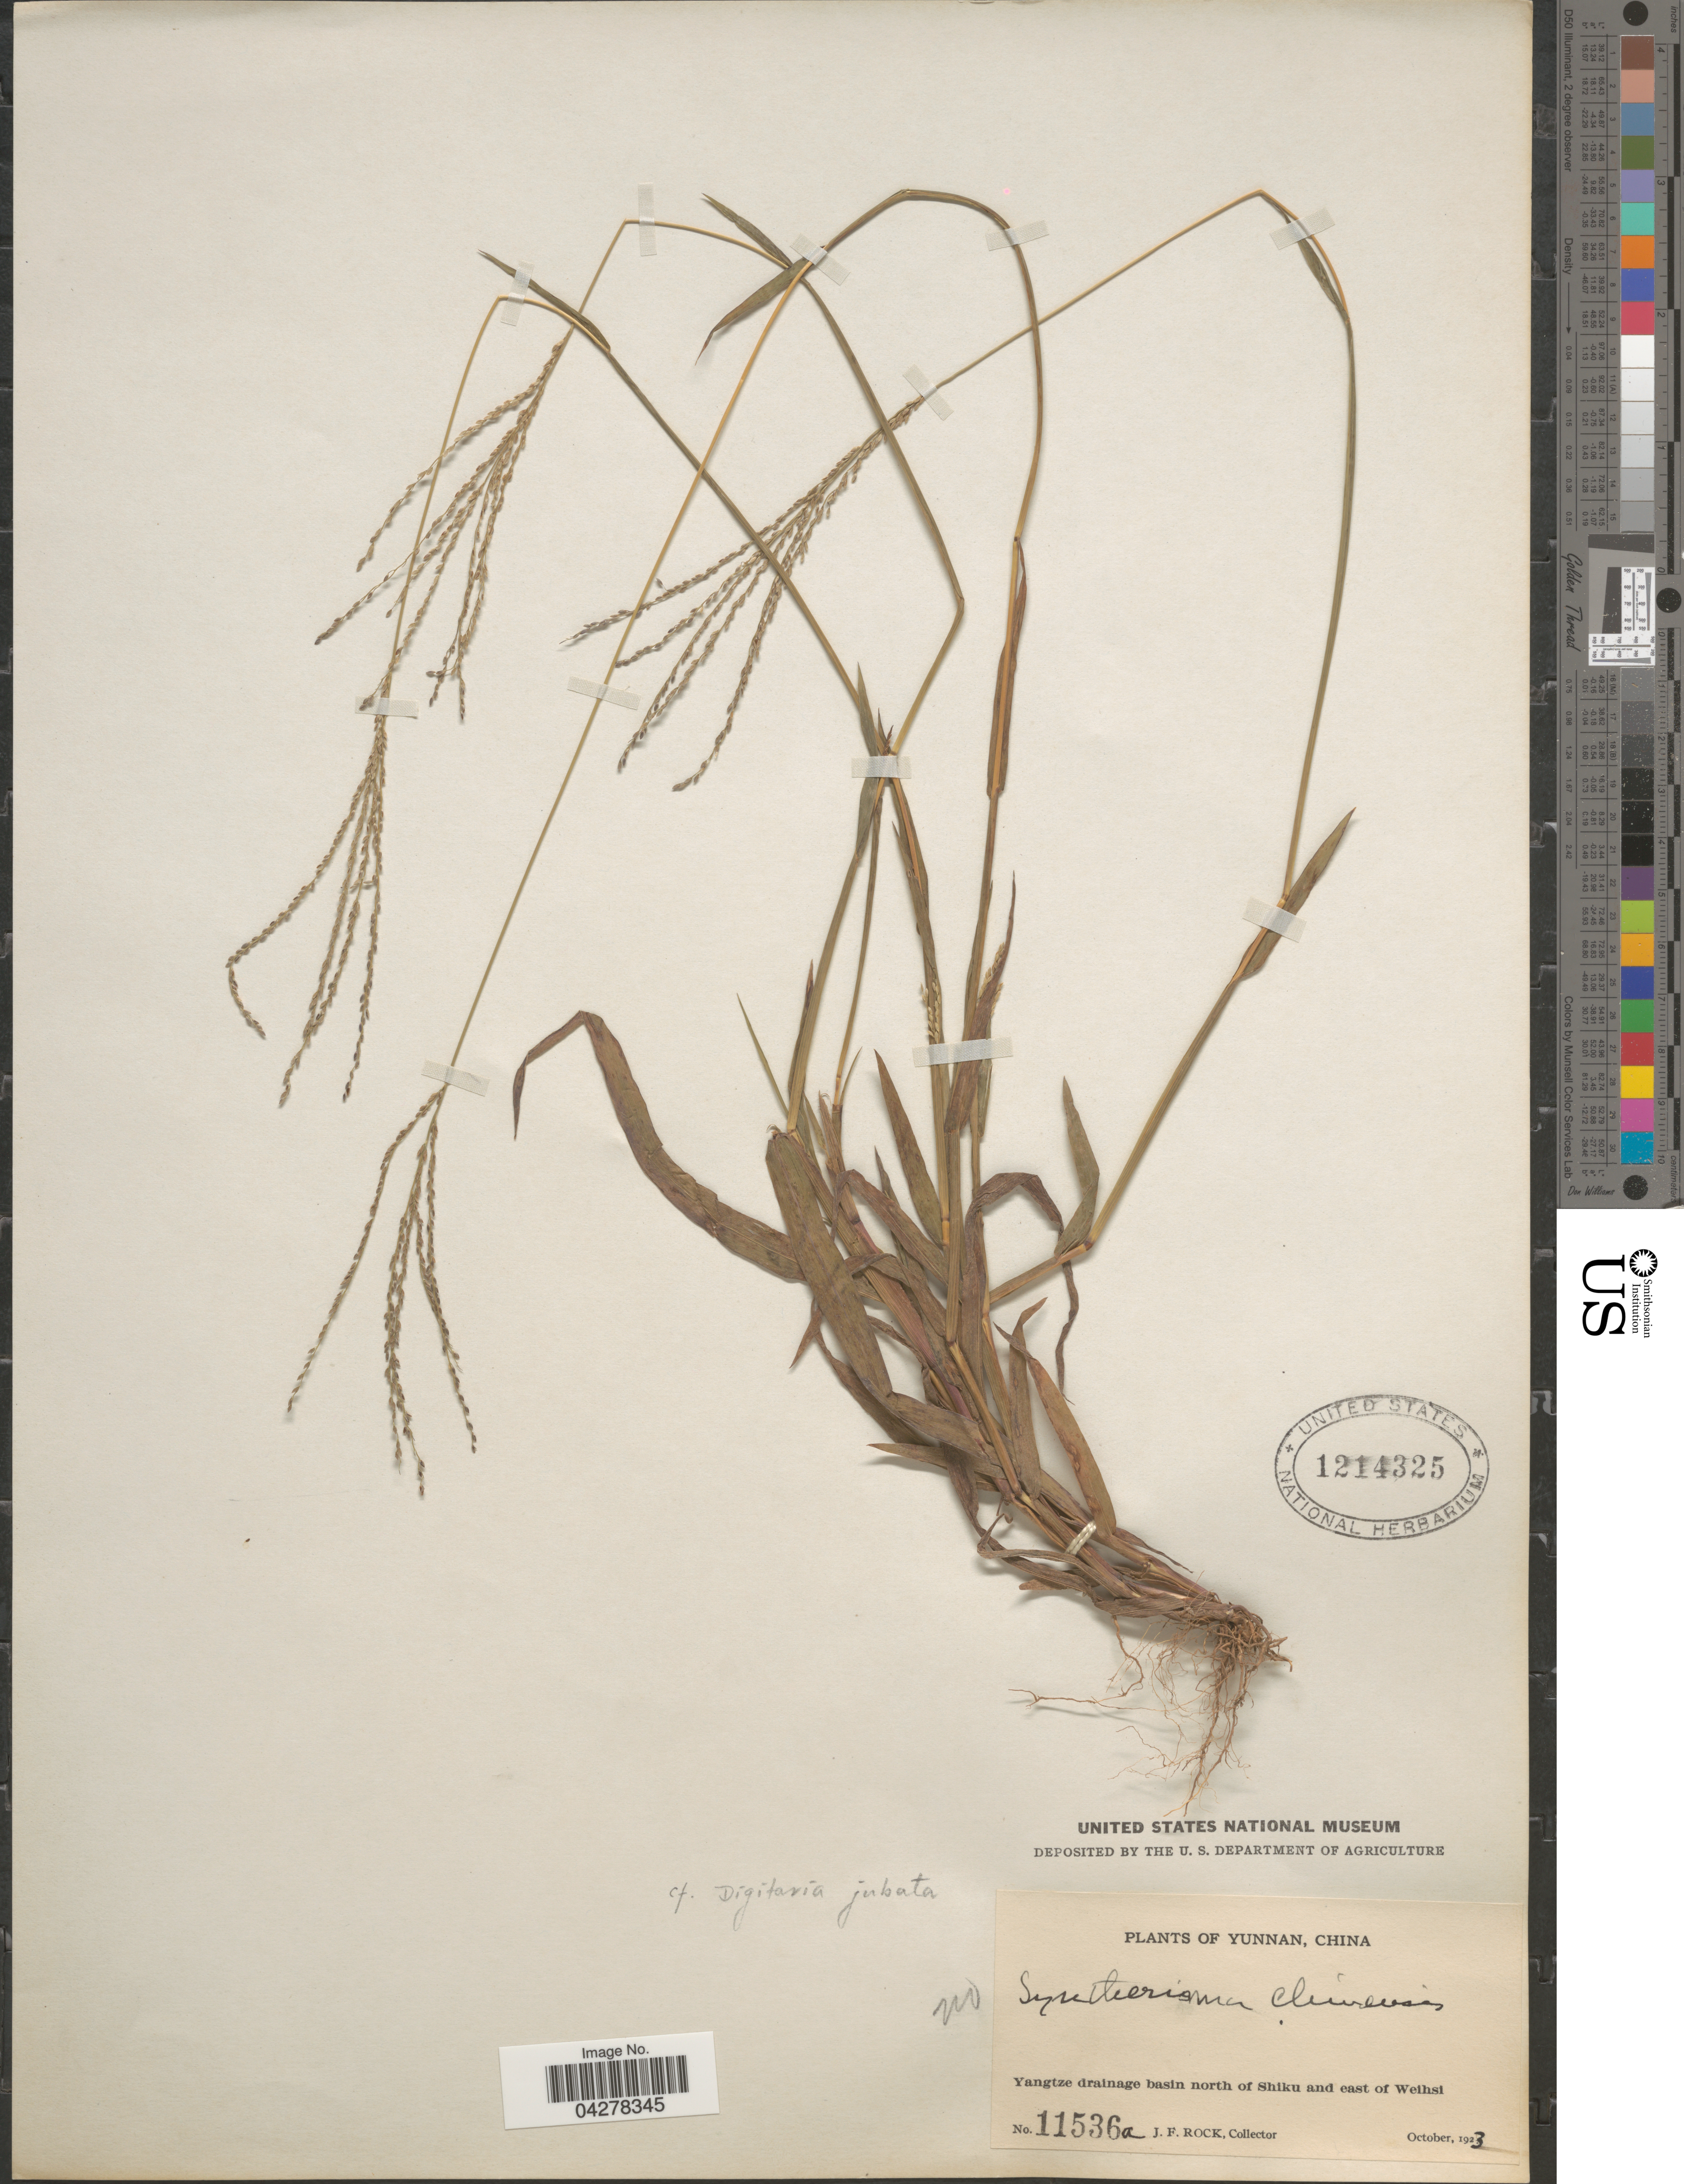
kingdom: Plantae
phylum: Tracheophyta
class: Liliopsida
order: Poales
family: Poaceae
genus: Digitaria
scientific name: Digitaria jubata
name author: (Griseb.) Henr.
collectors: J. Rock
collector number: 11536a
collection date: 1923-10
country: China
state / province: Yunnan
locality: Yangtze drainage basin north of Shiku and east of Weihsi.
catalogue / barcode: US 1214325